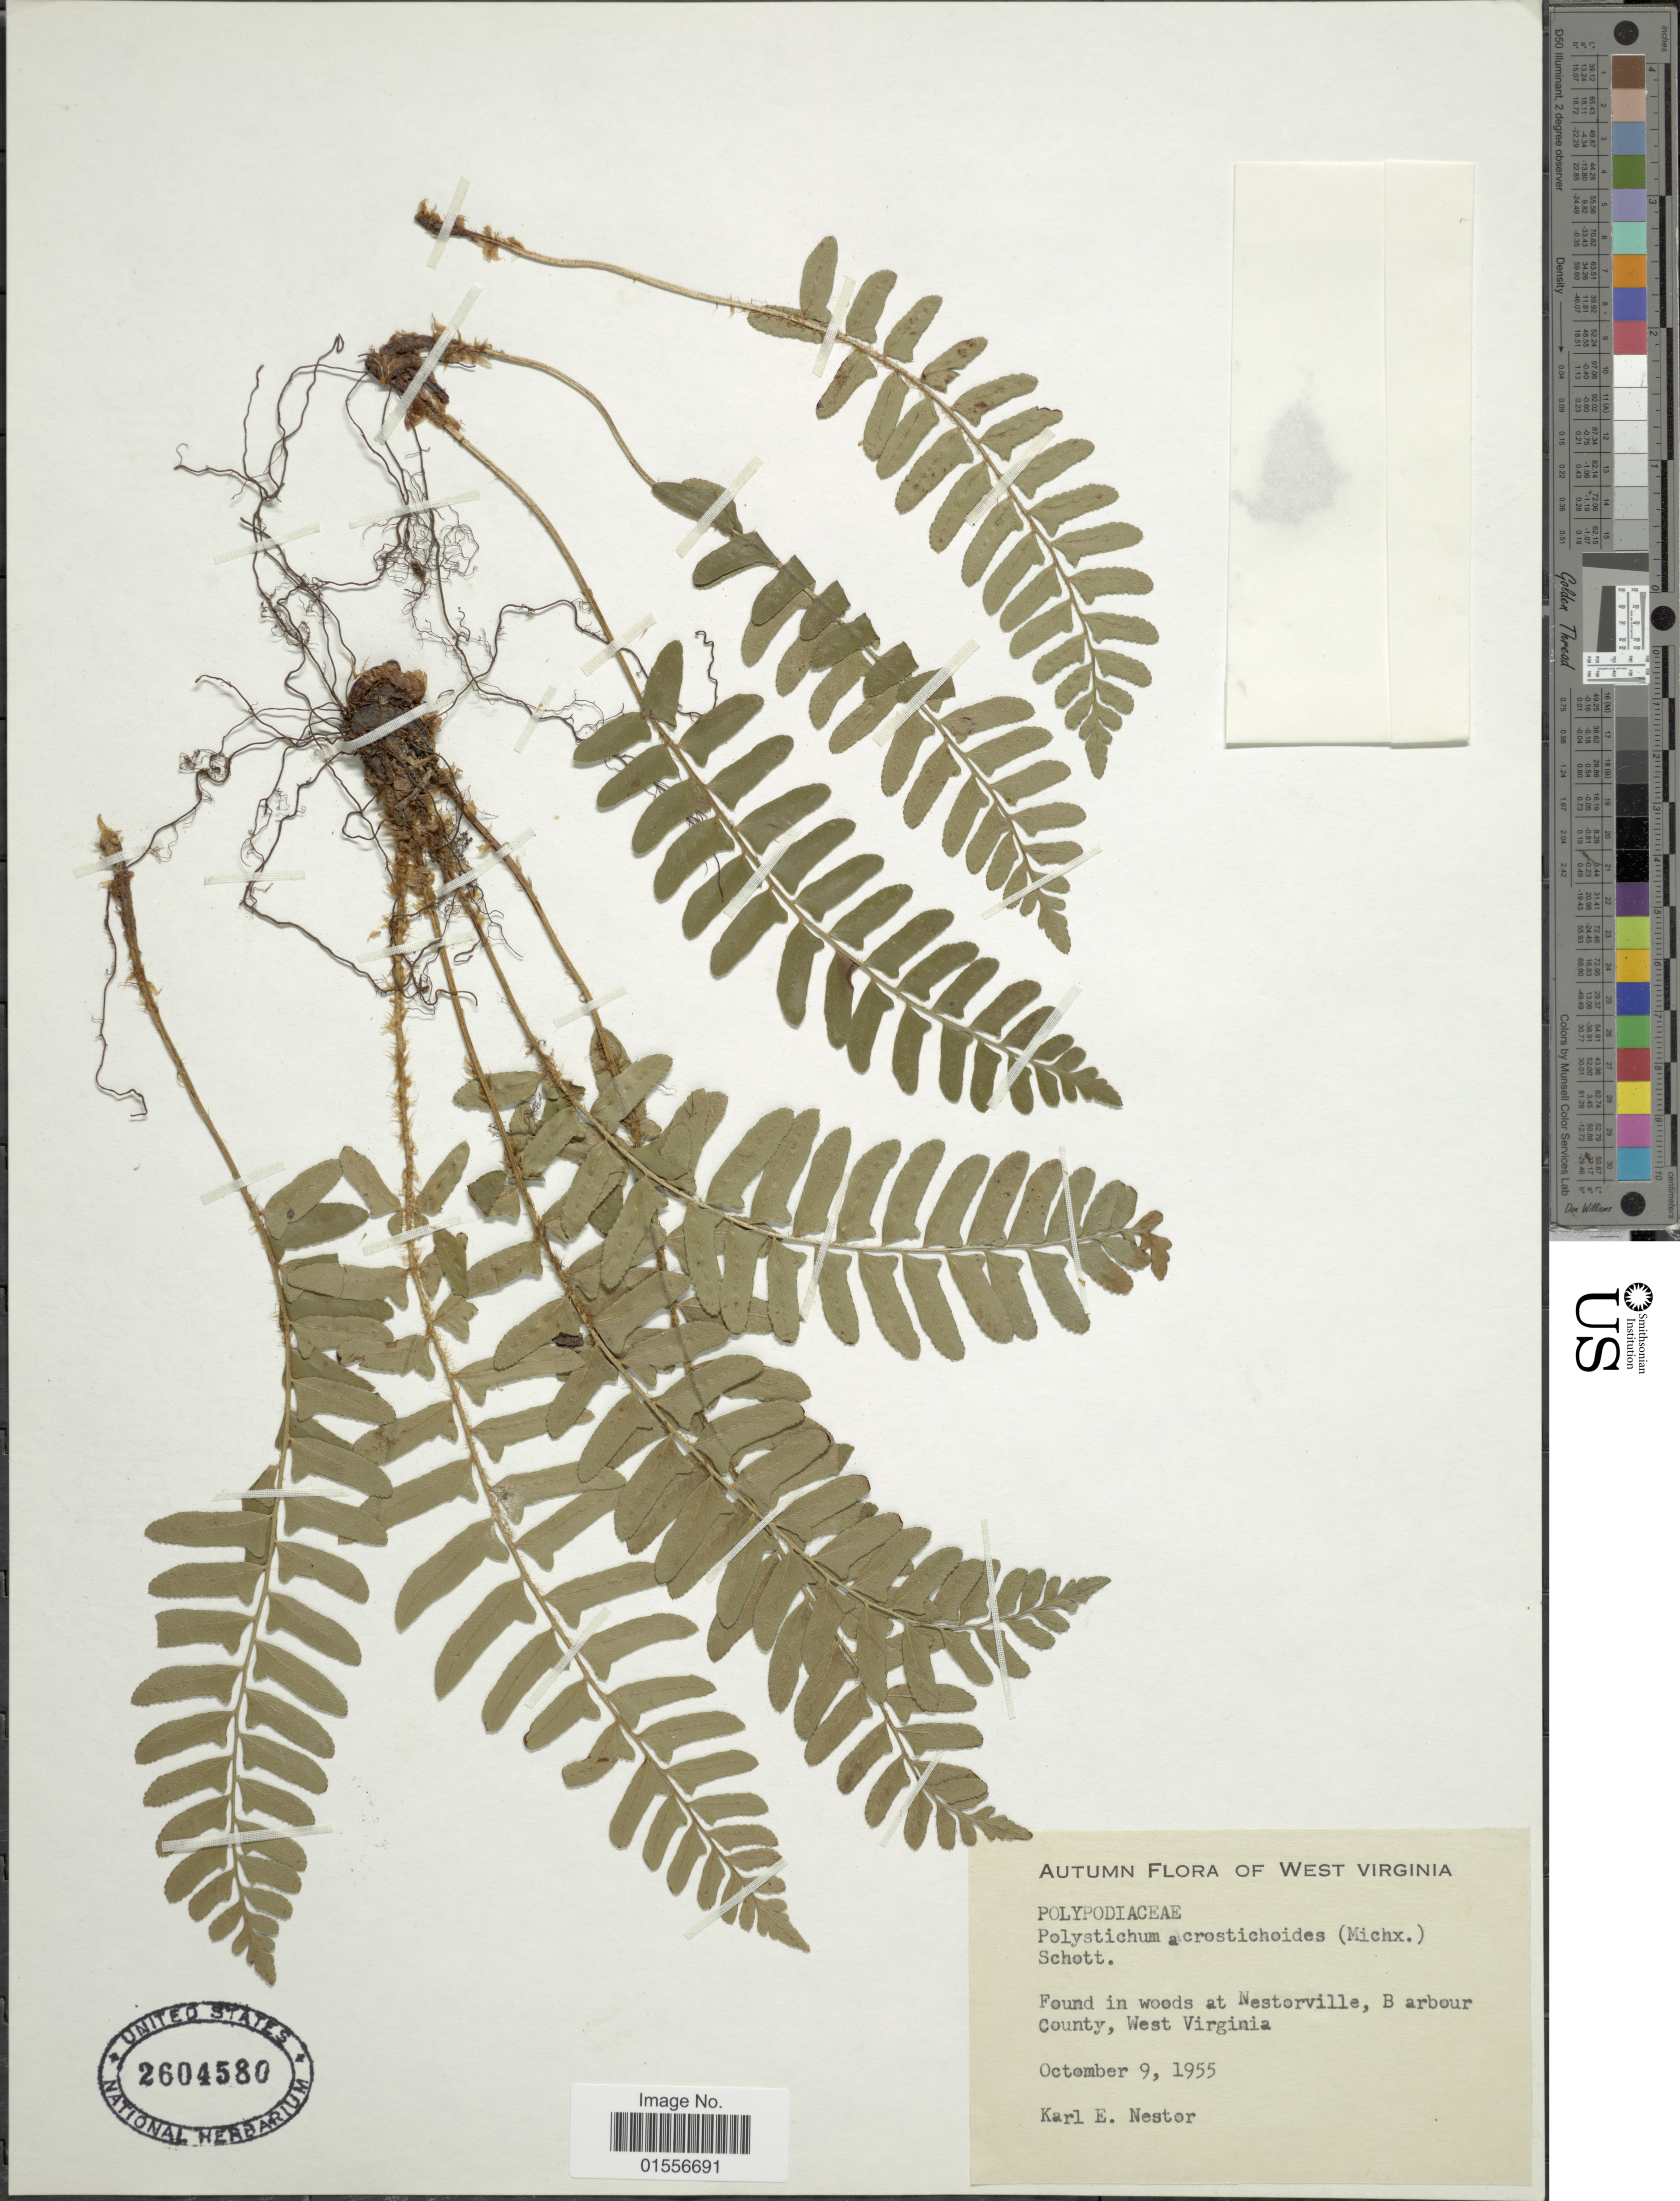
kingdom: Plantae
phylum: Tracheophyta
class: Polypodiopsida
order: Polypodiales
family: Dryopteridaceae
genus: Polystichum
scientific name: Polystichum acrostichoides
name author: (Michx.) Schott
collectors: K. Nestor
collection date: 1955-10-09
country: United States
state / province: West Virginia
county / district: Barbour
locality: Found in woods at Nestorville, B arbour County.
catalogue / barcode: US 2604580